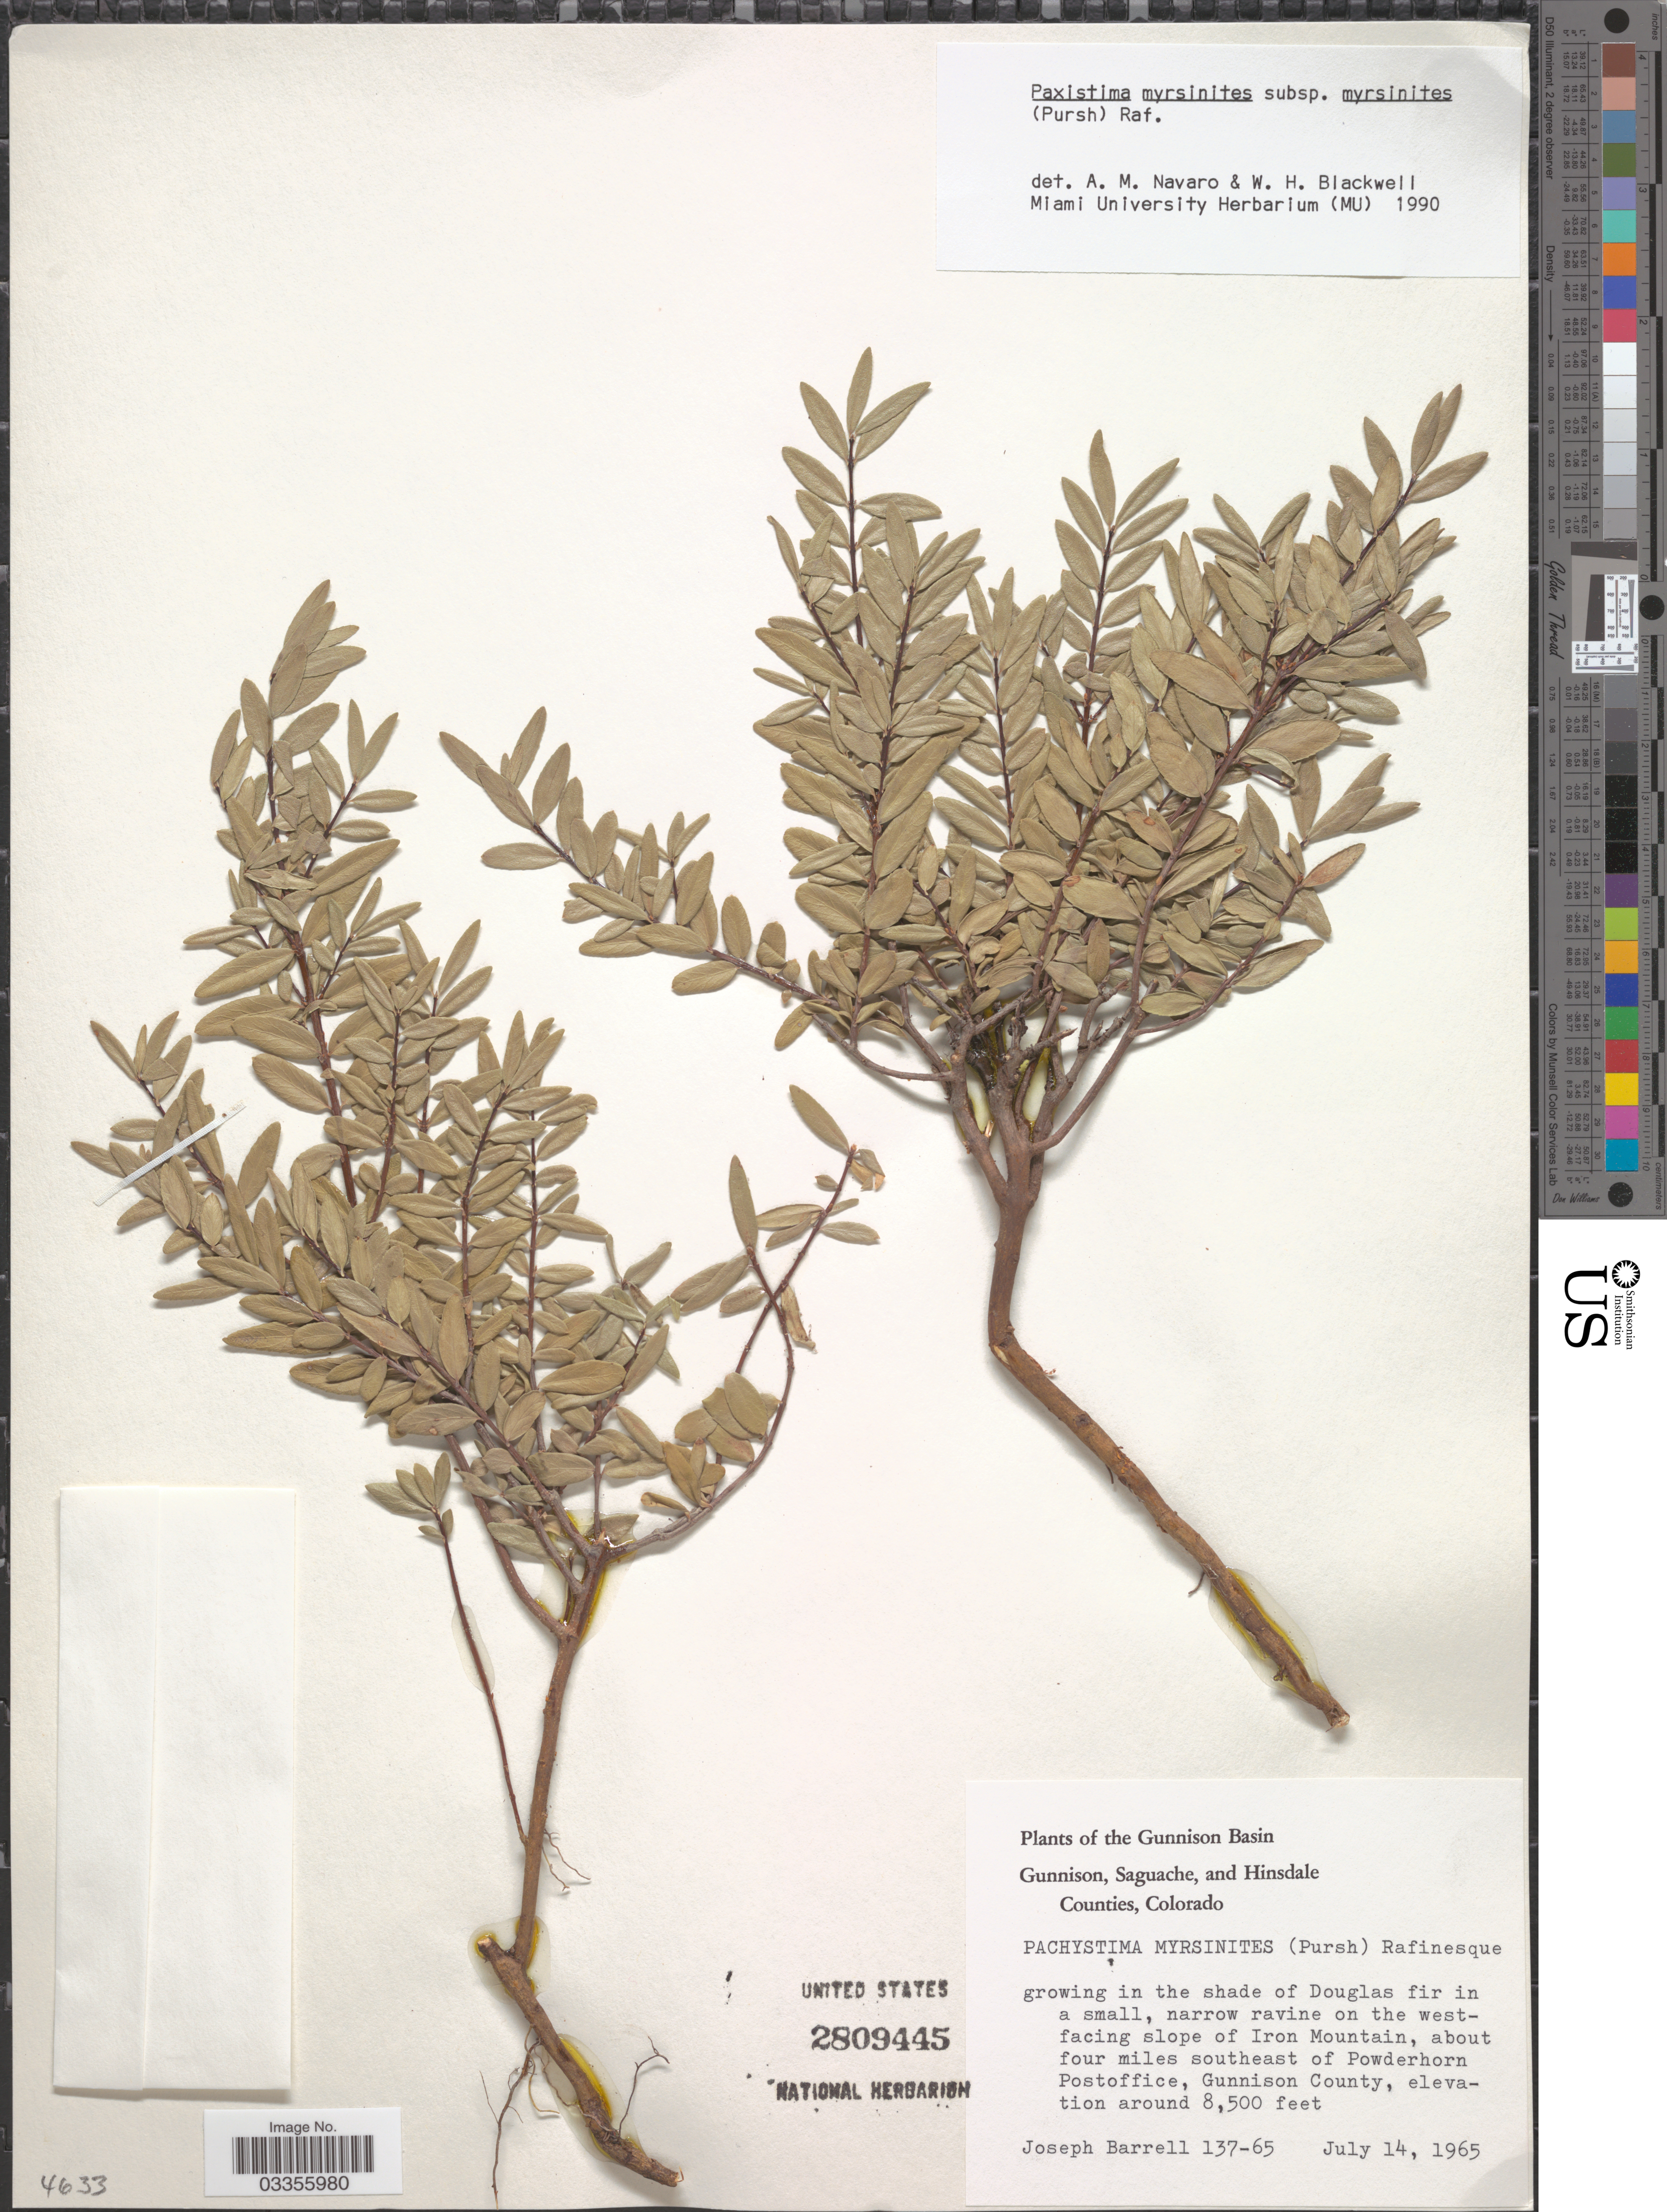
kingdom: Plantae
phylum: Tracheophyta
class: Magnoliopsida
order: Celastrales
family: Celastraceae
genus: Paxistima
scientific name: Paxistima myrsinites subsp. myrsinites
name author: (Pursh) Raf.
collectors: J. Barrell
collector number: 137-65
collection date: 1965-07-14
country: United States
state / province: Colorado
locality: The Gunnison Basin. Gunnison, Saguache, and Hinsdale Counties. In a small, narrow ravine on the west-facing slope of Iron Mountain, about four miles southeast of Powderhorn Postoffice, Gunnison County.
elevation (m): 2591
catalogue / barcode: US 2809445